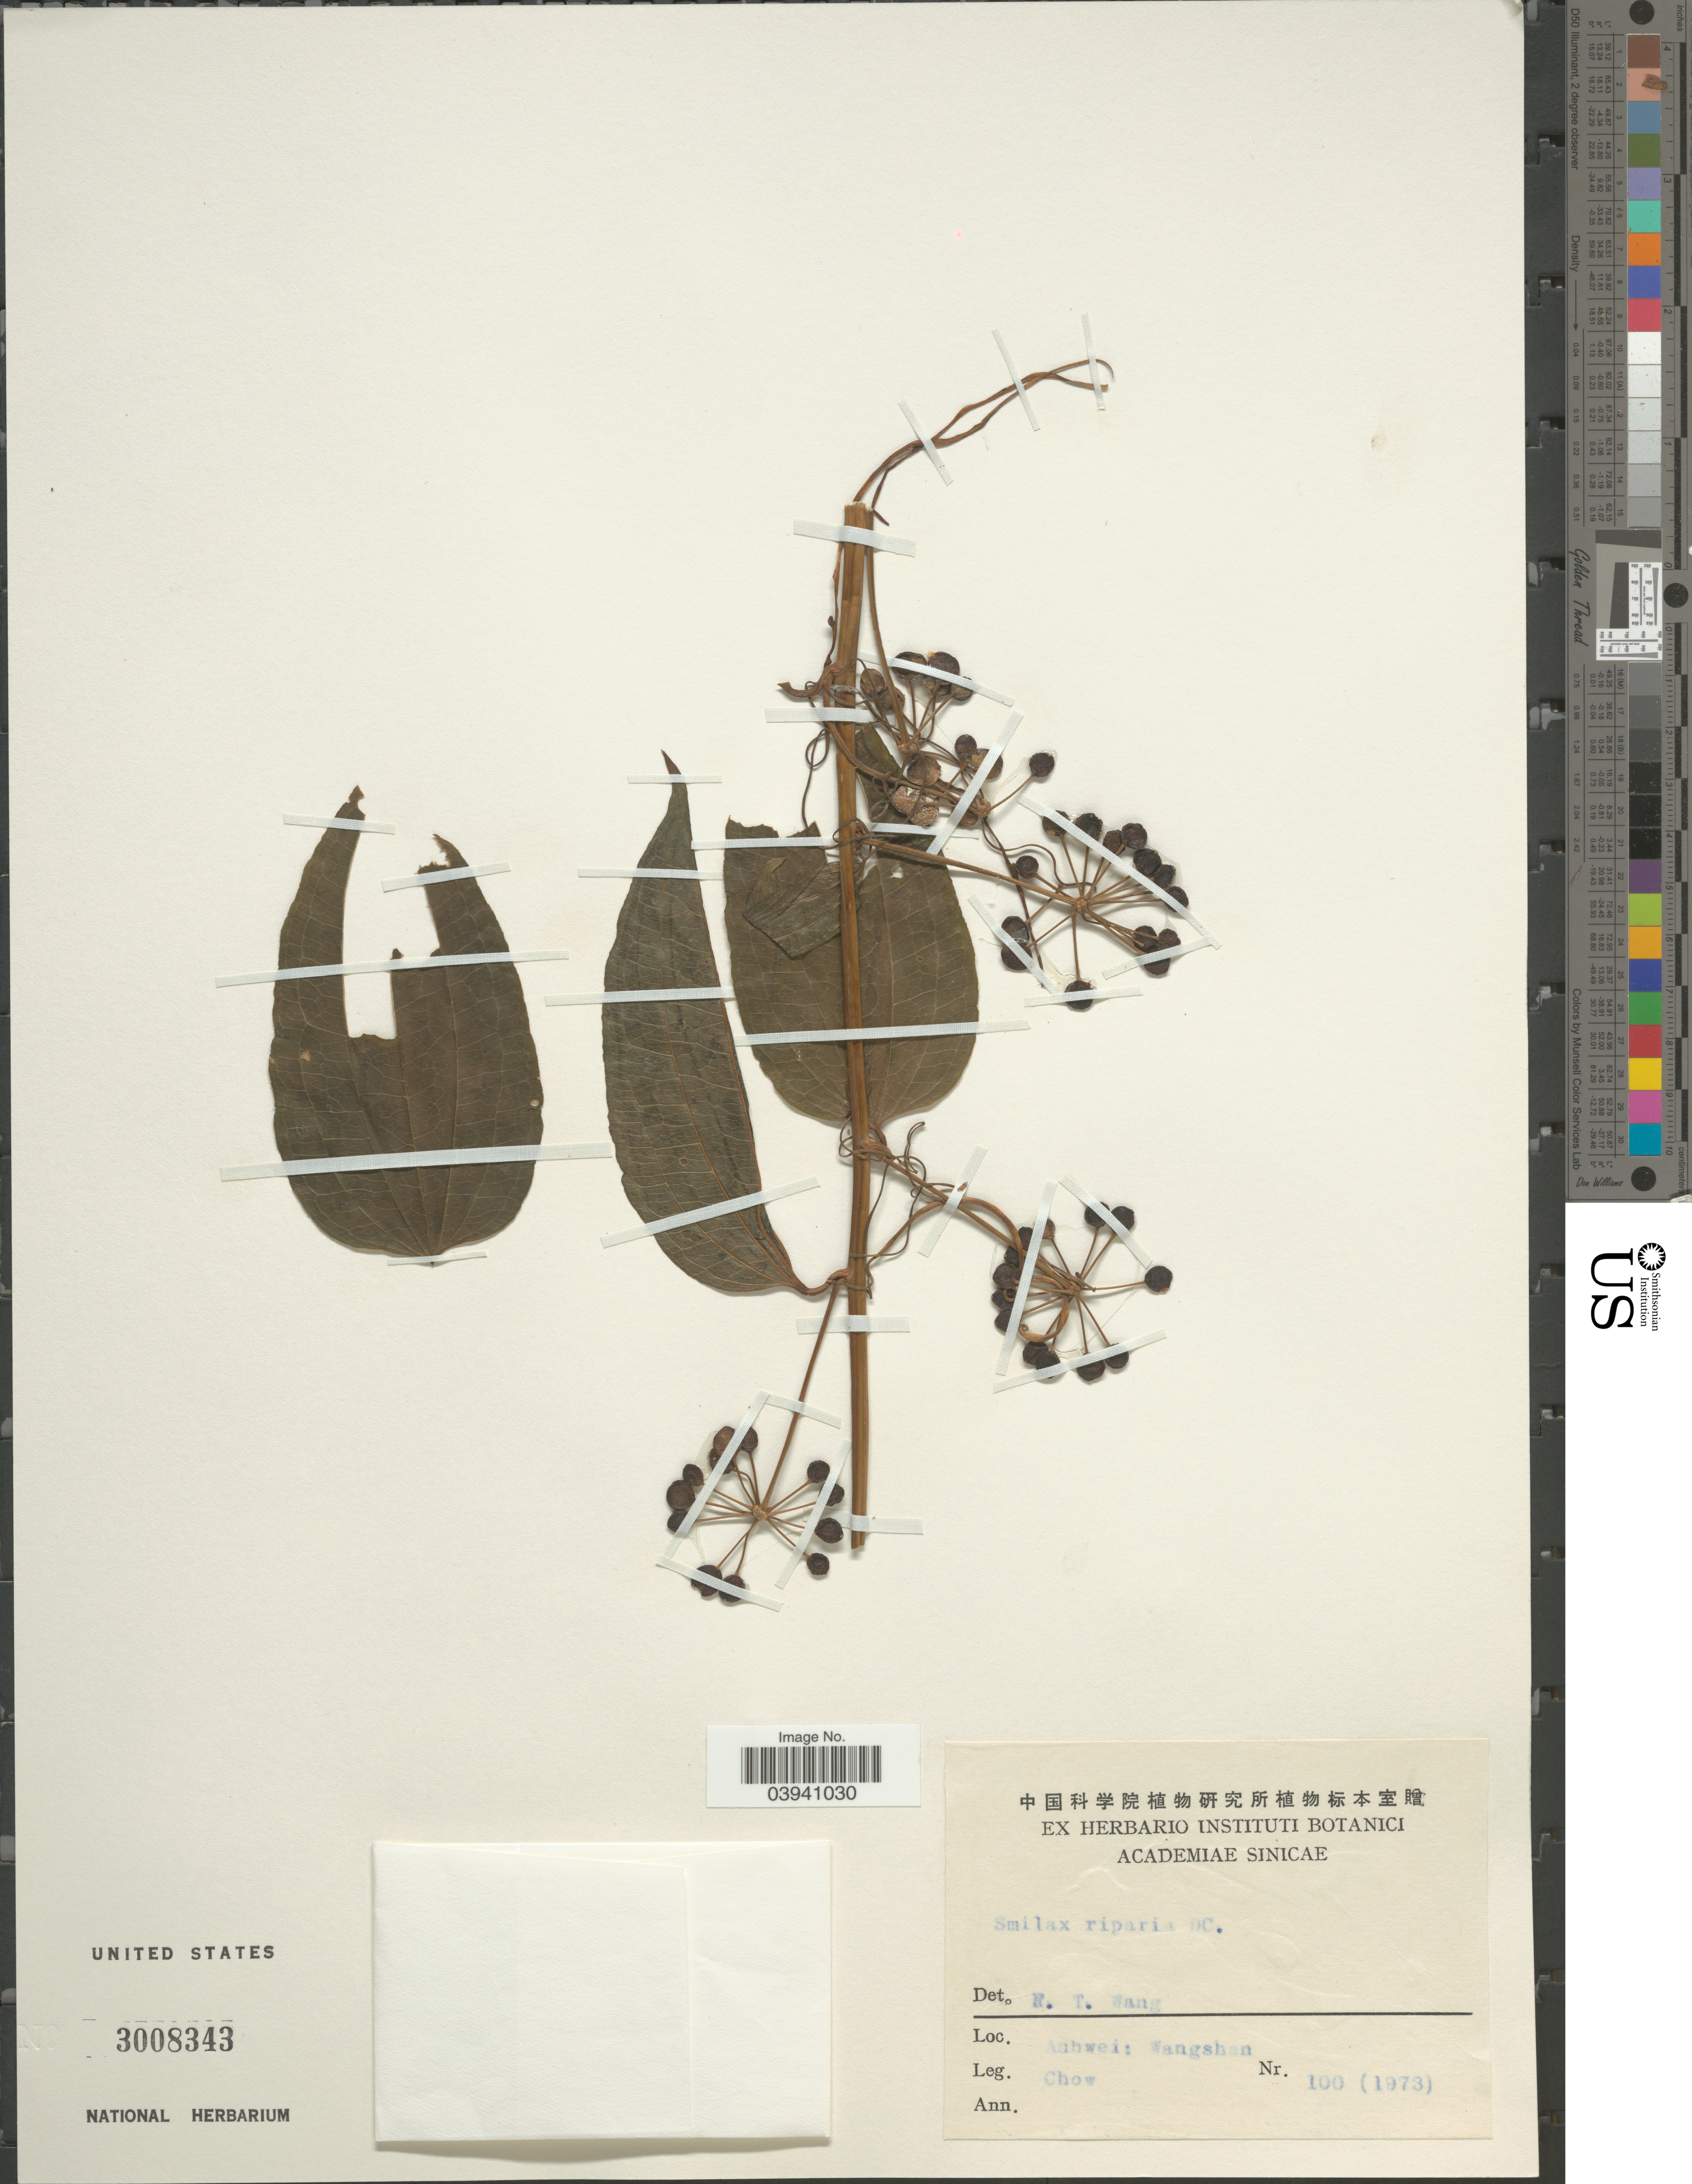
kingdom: Plantae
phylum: Tracheophyta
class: Liliopsida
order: Liliales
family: Smilacaceae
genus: Smilax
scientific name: Smilax riparia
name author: A. DC.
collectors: Chow, --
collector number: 100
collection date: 1973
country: China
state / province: Anhui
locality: Anhwei: Wangshan.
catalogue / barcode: US 3008343